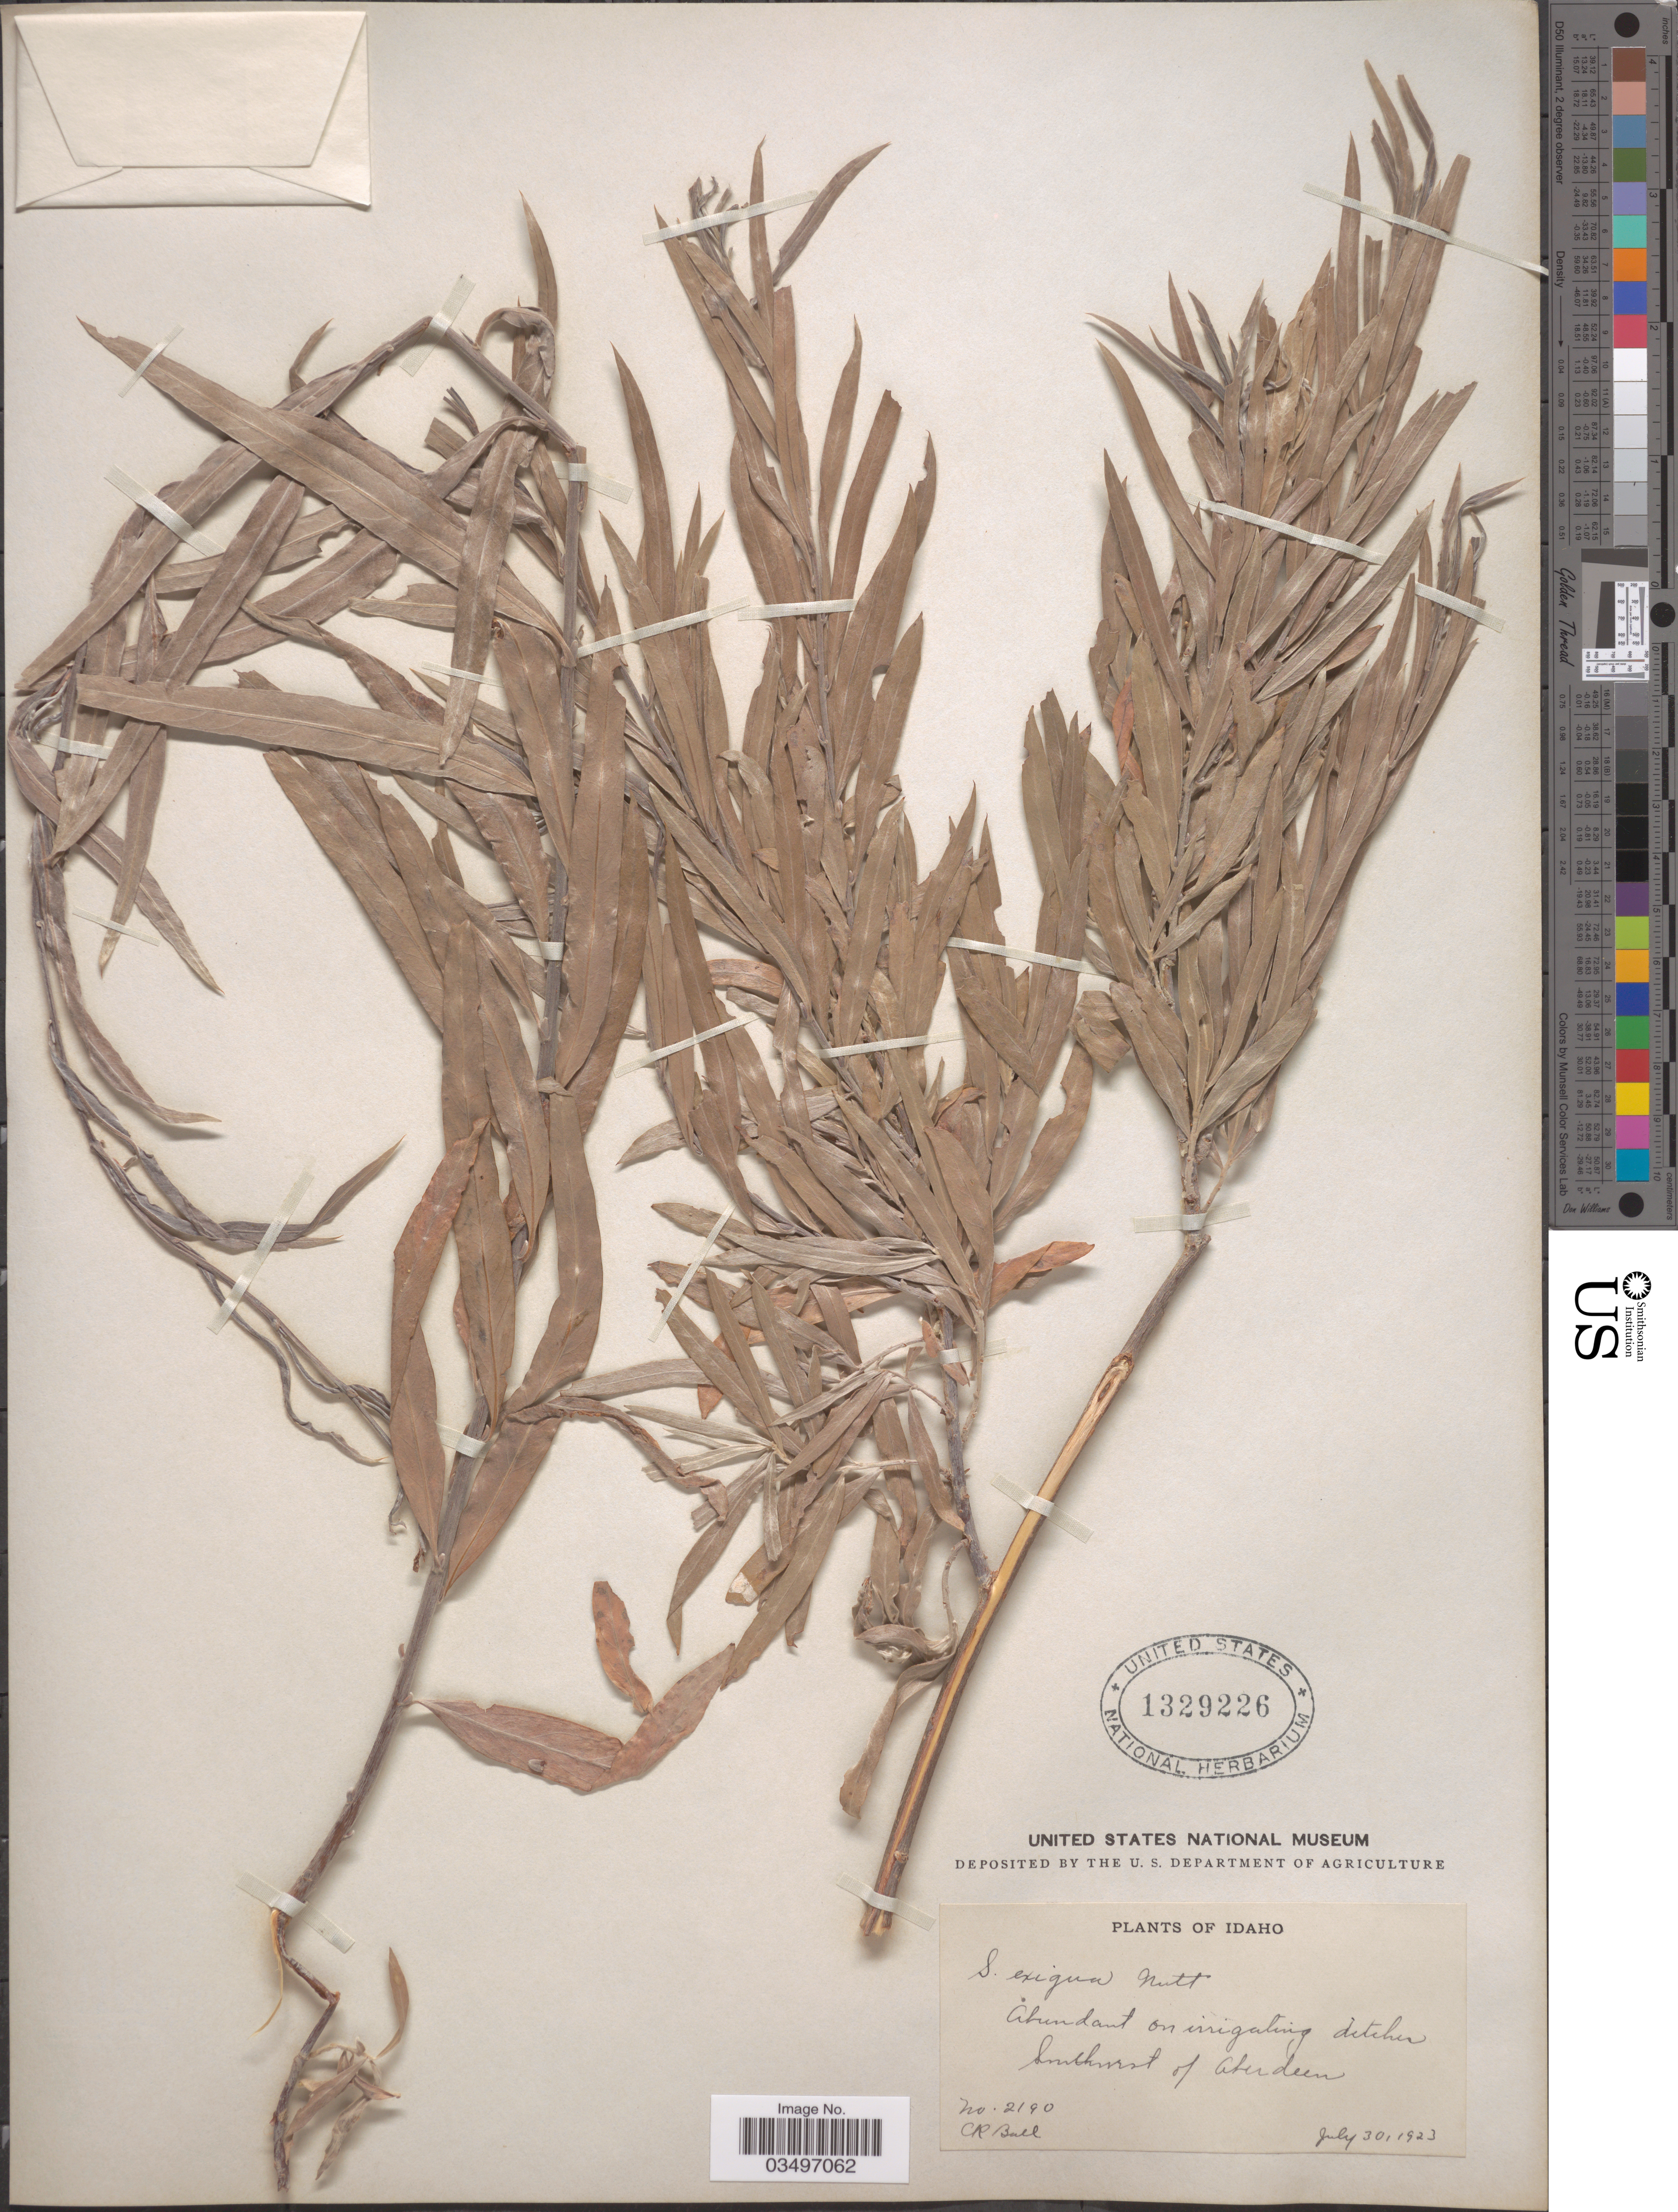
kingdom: Plantae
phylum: Tracheophyta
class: Magnoliopsida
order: Malpighiales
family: Salicaceae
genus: Salix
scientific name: Salix exigua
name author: Nutt.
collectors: C. R. Ball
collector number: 2190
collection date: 1923-07-30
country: United States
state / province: Idaho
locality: Southwest of Aberdeen.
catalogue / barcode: US 1329226